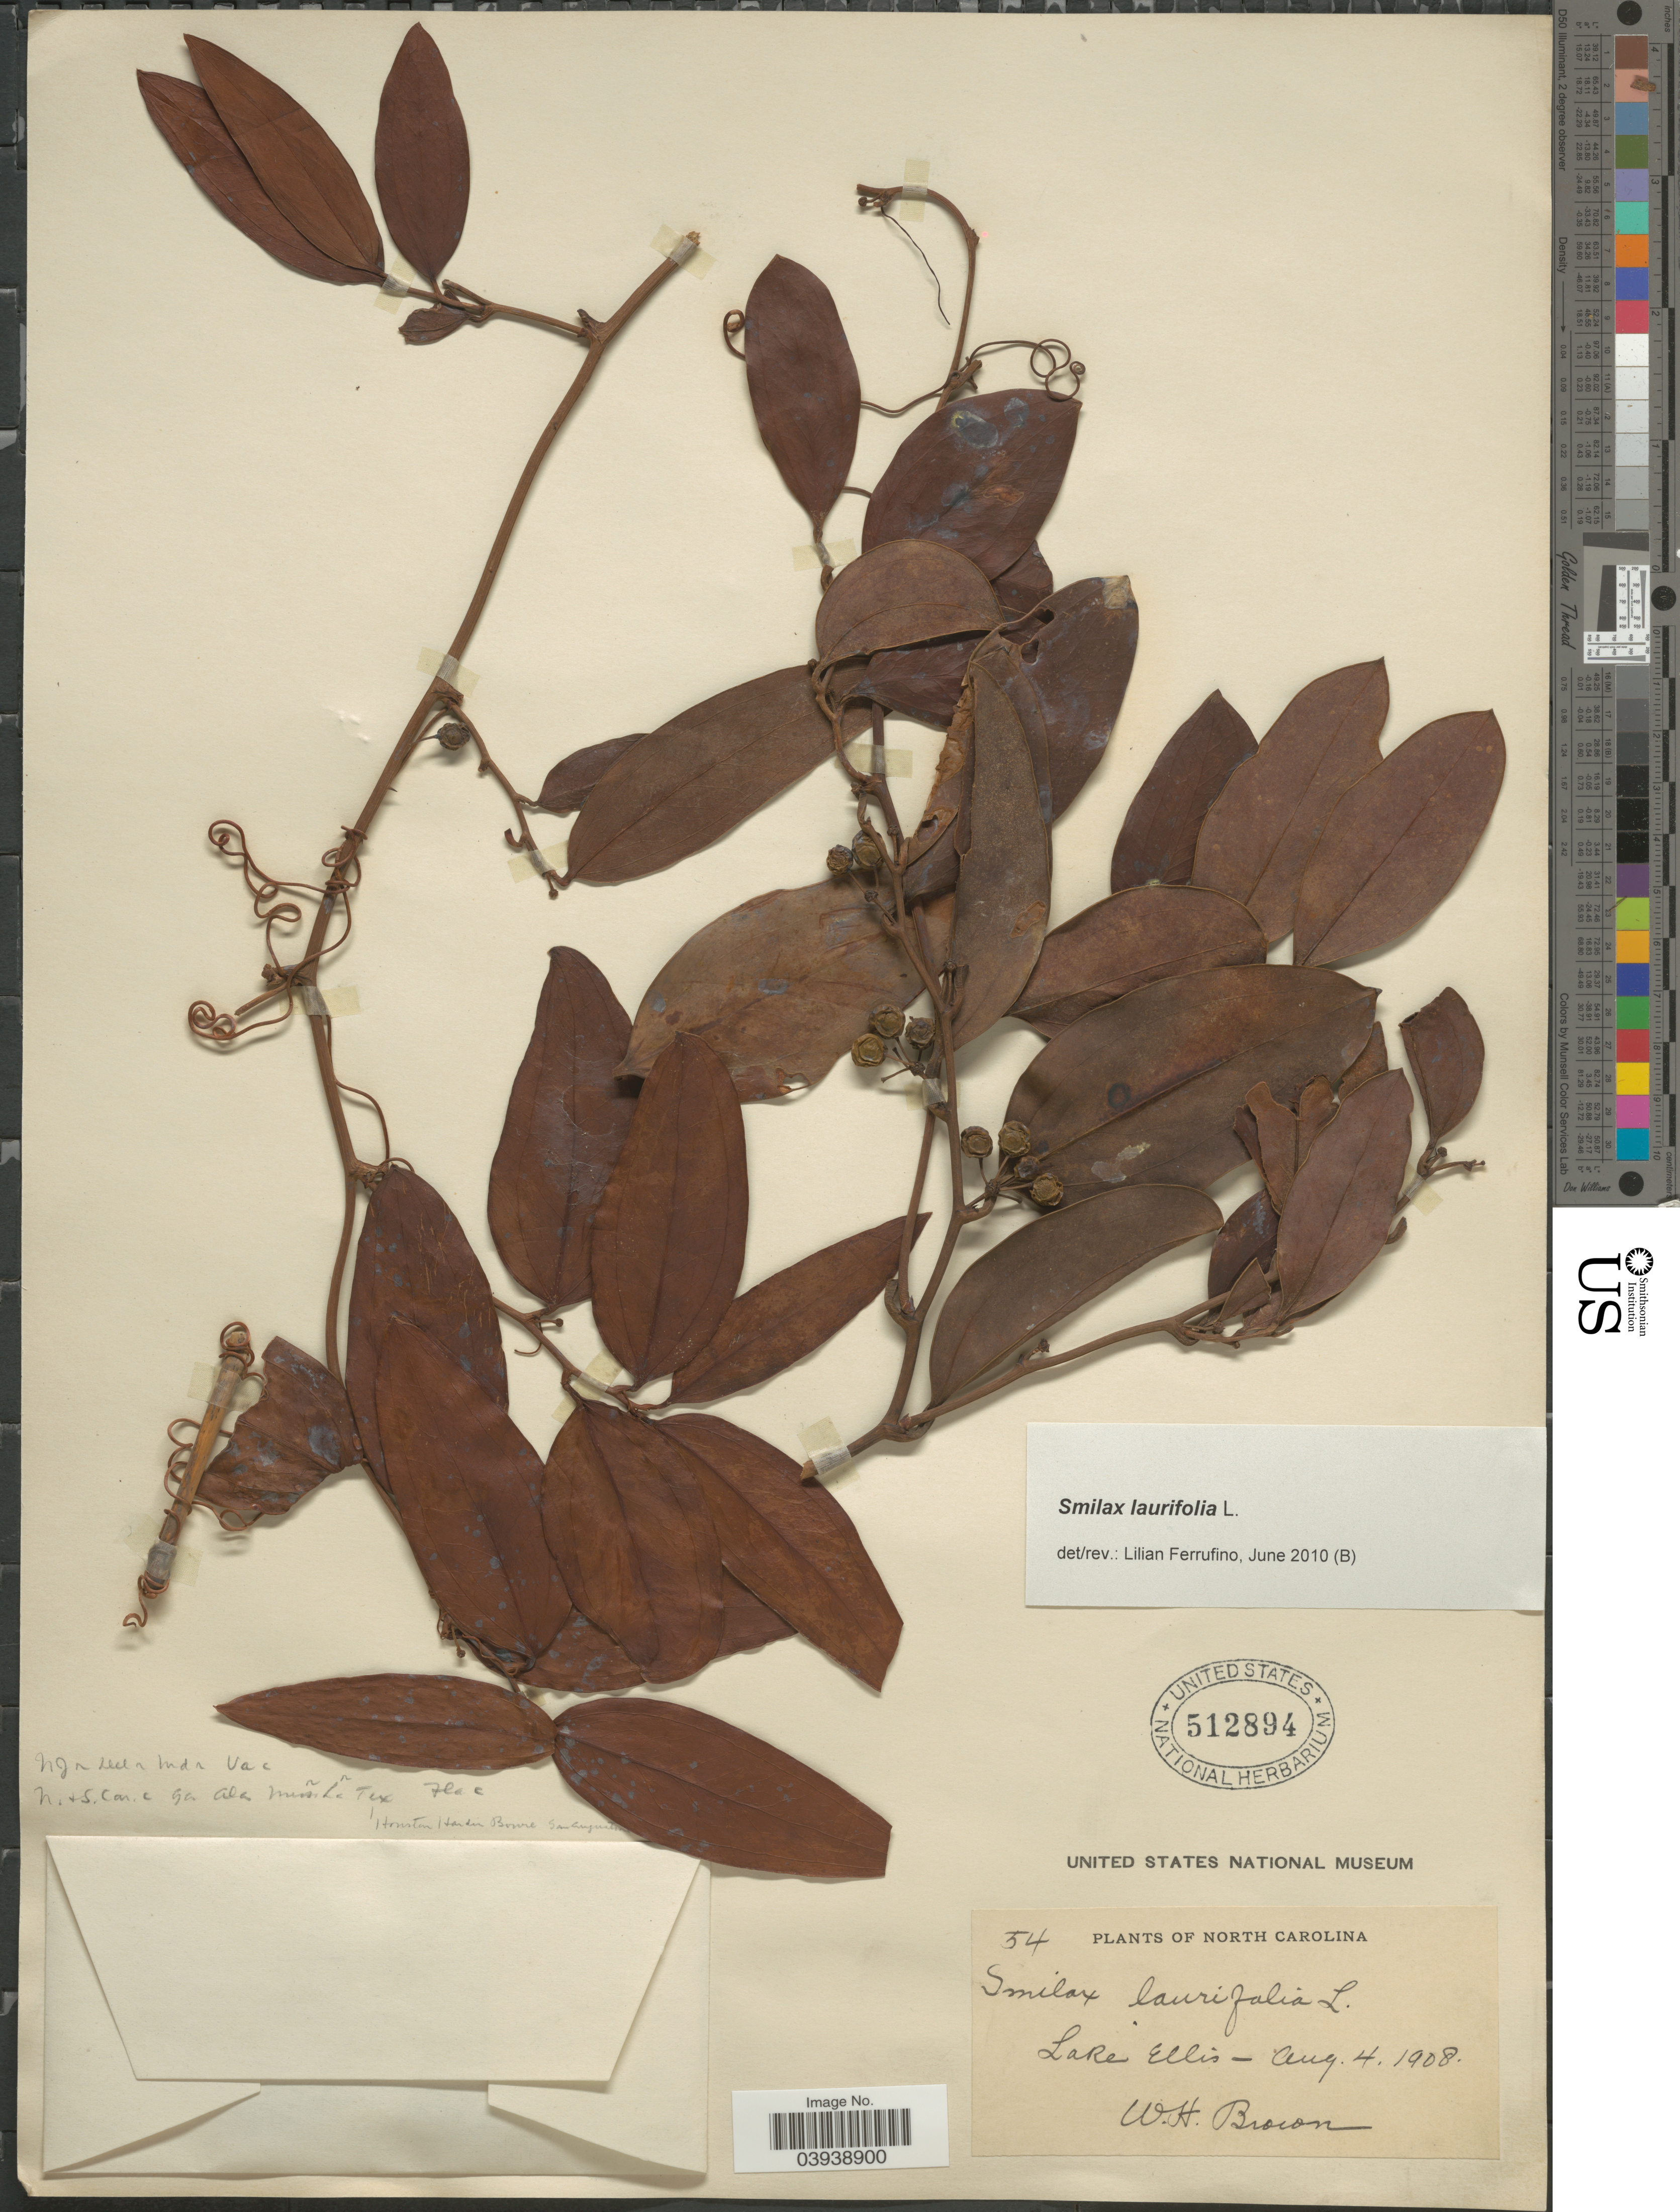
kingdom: Plantae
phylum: Tracheophyta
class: Liliopsida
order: Liliales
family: Smilacaceae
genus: Smilax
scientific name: Smilax laurifolia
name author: L.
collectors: W. H. Brown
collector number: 54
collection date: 1908-08-04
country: United States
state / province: North Carolina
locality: Lake Ellis.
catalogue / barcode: US 512894